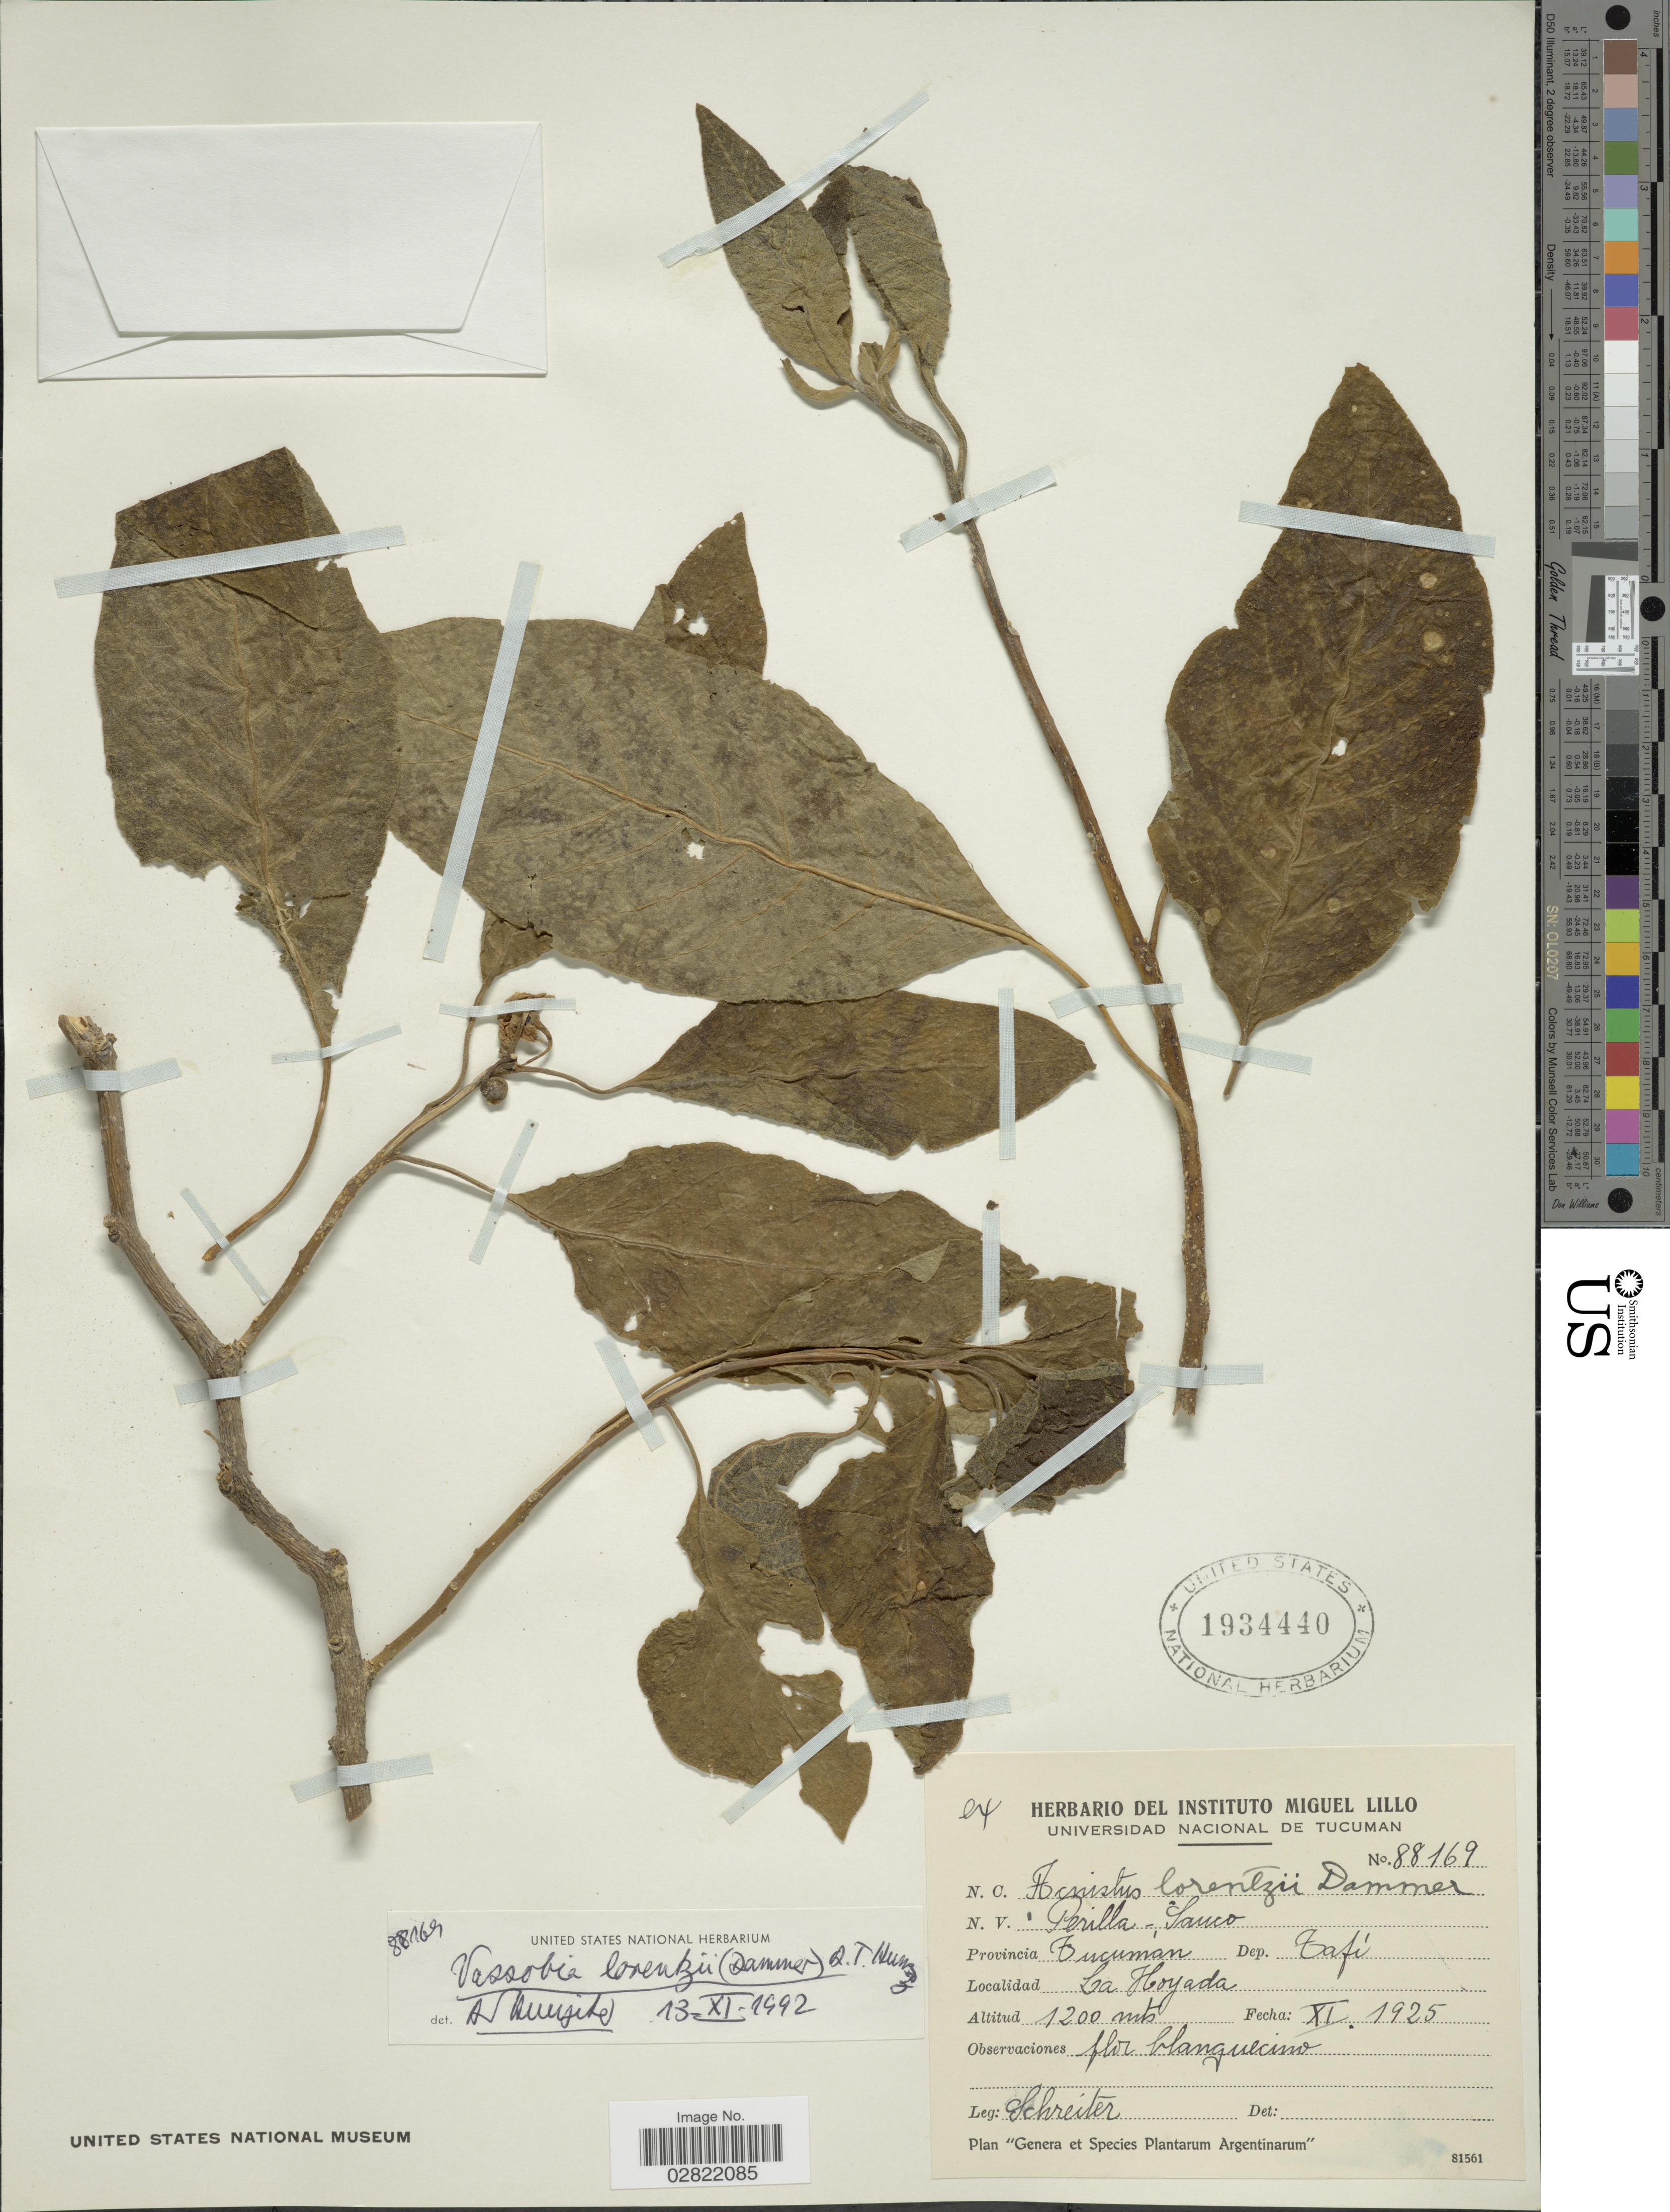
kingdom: Plantae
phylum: Tracheophyta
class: Magnoliopsida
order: Solanales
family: Solanaceae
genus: Vassobia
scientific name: Vassobia lorentzii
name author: (Dammer) Hunz.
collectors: -. Schreiter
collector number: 88169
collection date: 1925-11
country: Argentina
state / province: Tucuman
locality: Provincia Tucumán, Dep. Tafí, La Hoyada.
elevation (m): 1200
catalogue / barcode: US 1934440